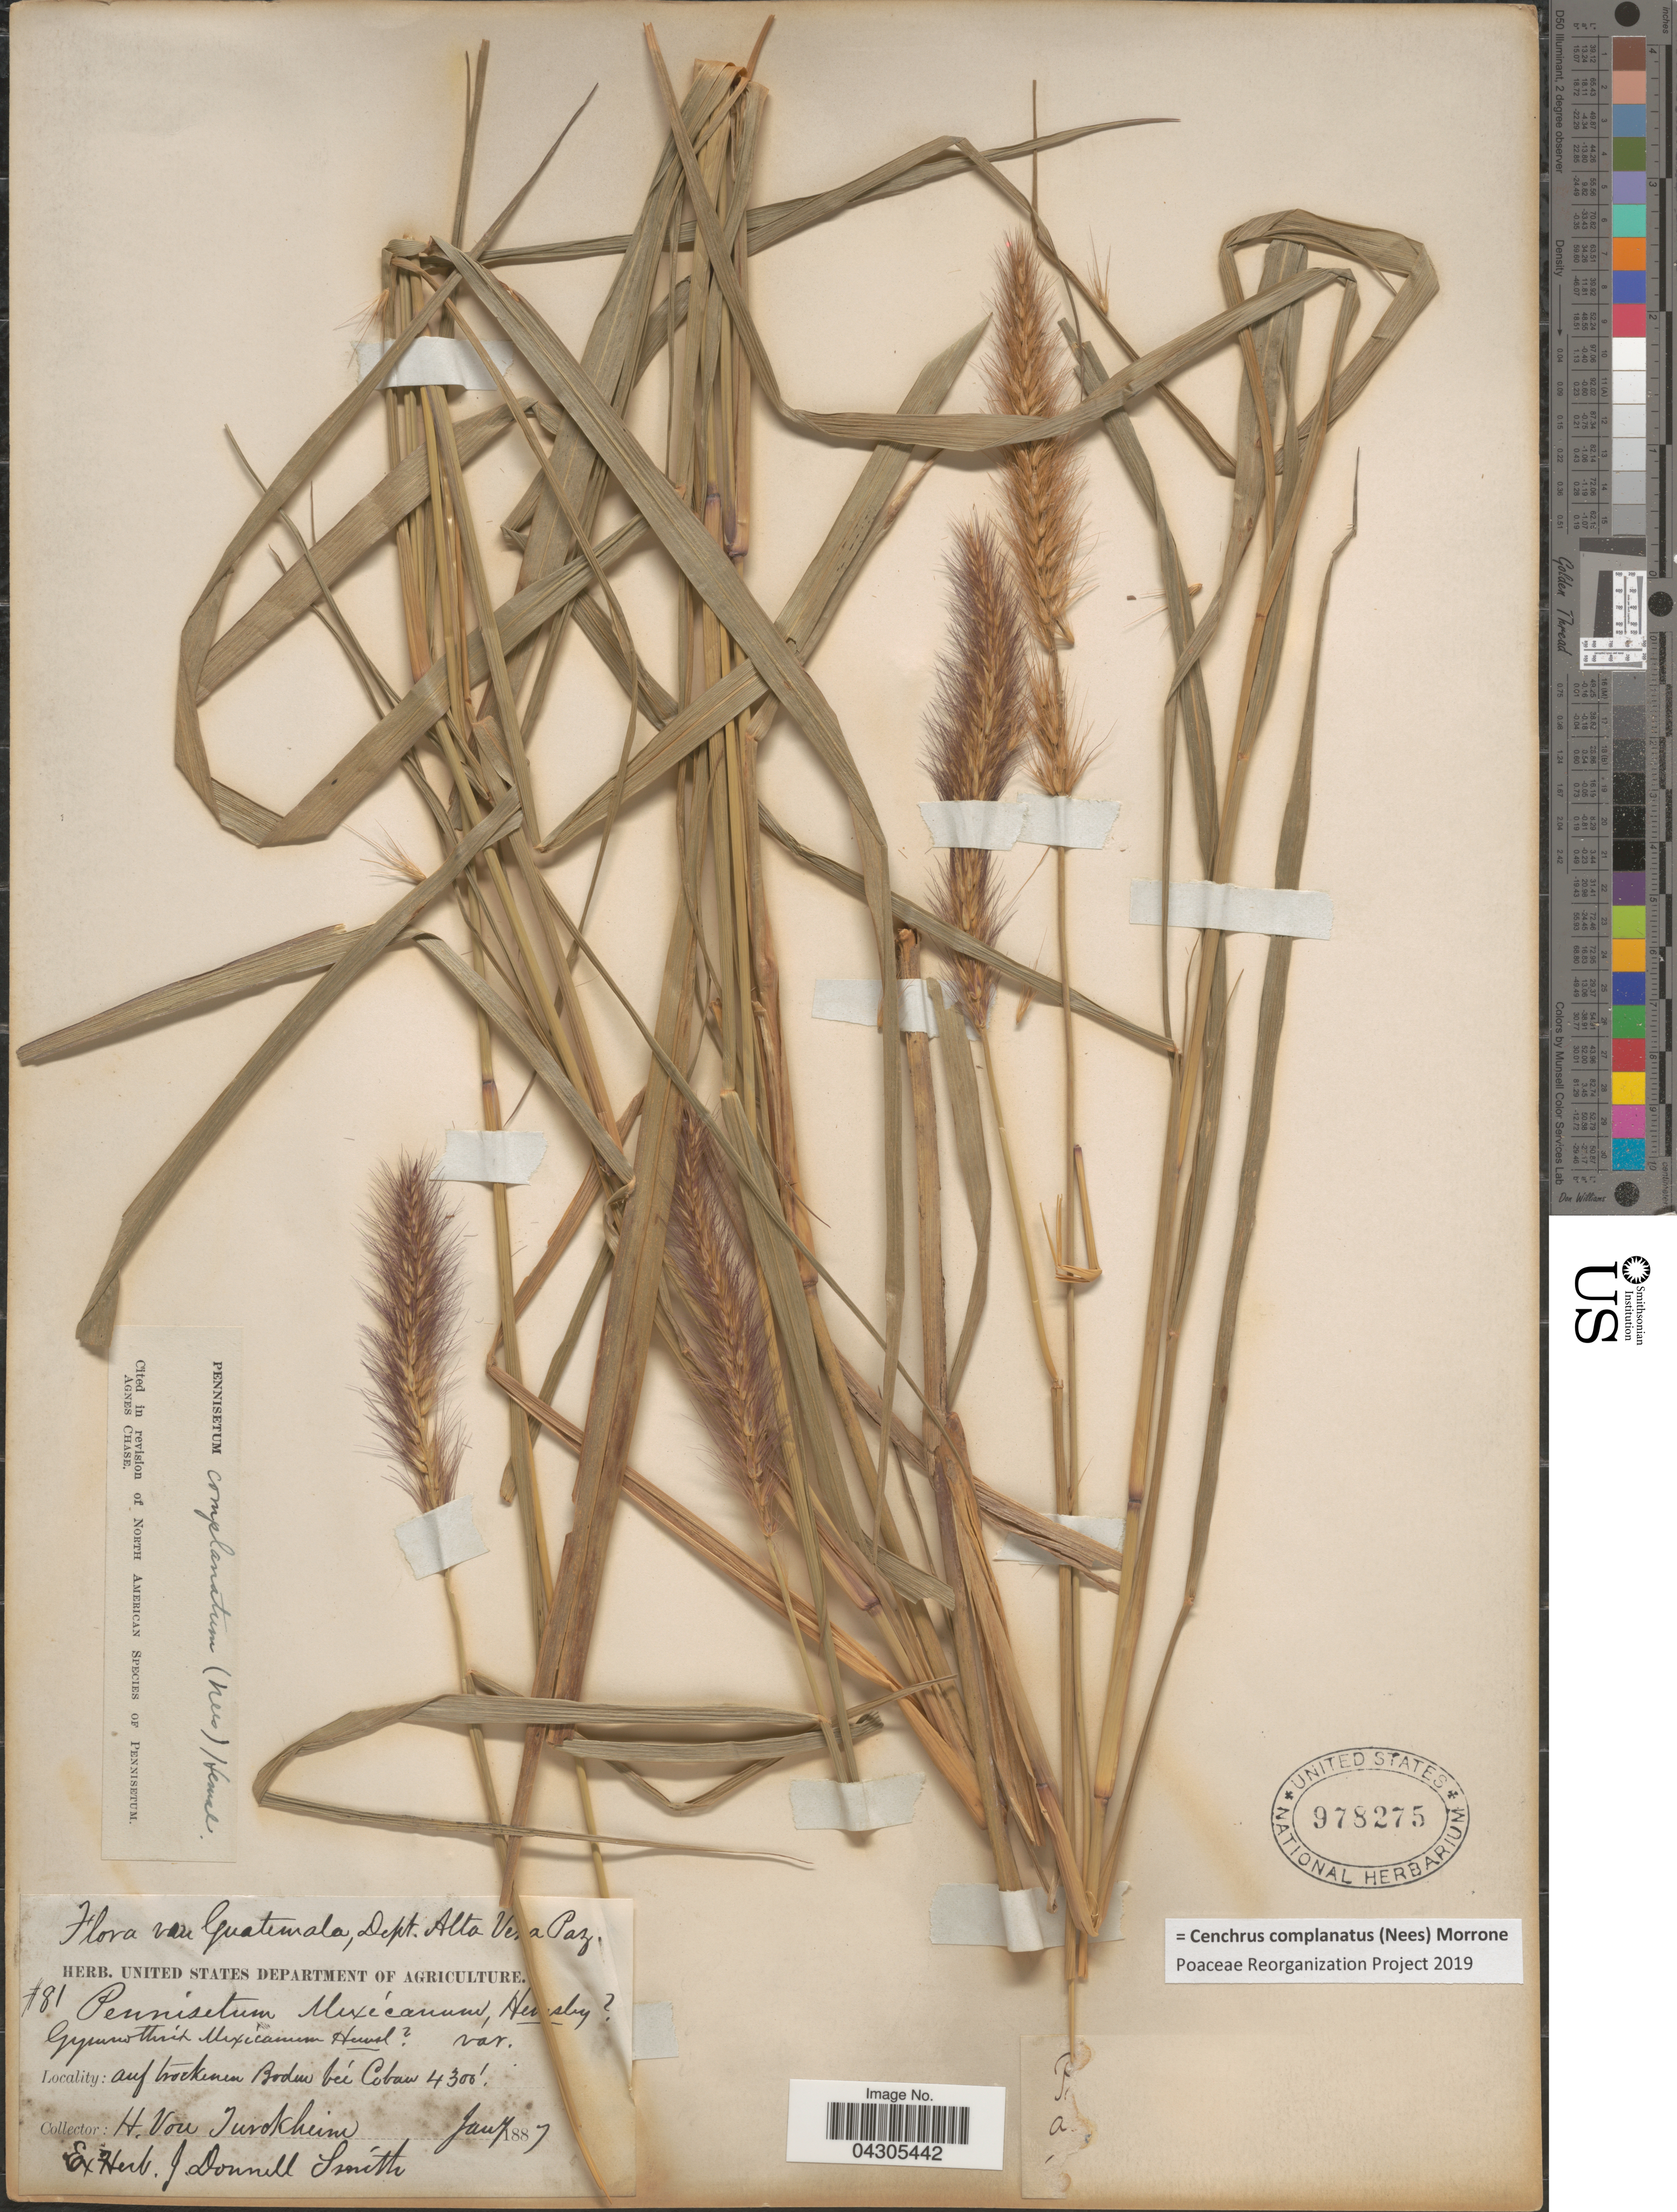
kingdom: Plantae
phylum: Tracheophyta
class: Liliopsida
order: Poales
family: Poaceae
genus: Cenchrus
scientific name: Cenchrus complanatus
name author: (Nees) Morrone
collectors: H. von Türckheim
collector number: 81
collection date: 1887-01-07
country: Guatemala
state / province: Alta Verapaz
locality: Dept. Alta Vera Paz. Auf trockenem Boden bei Coban.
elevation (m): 1311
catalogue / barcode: US 978275